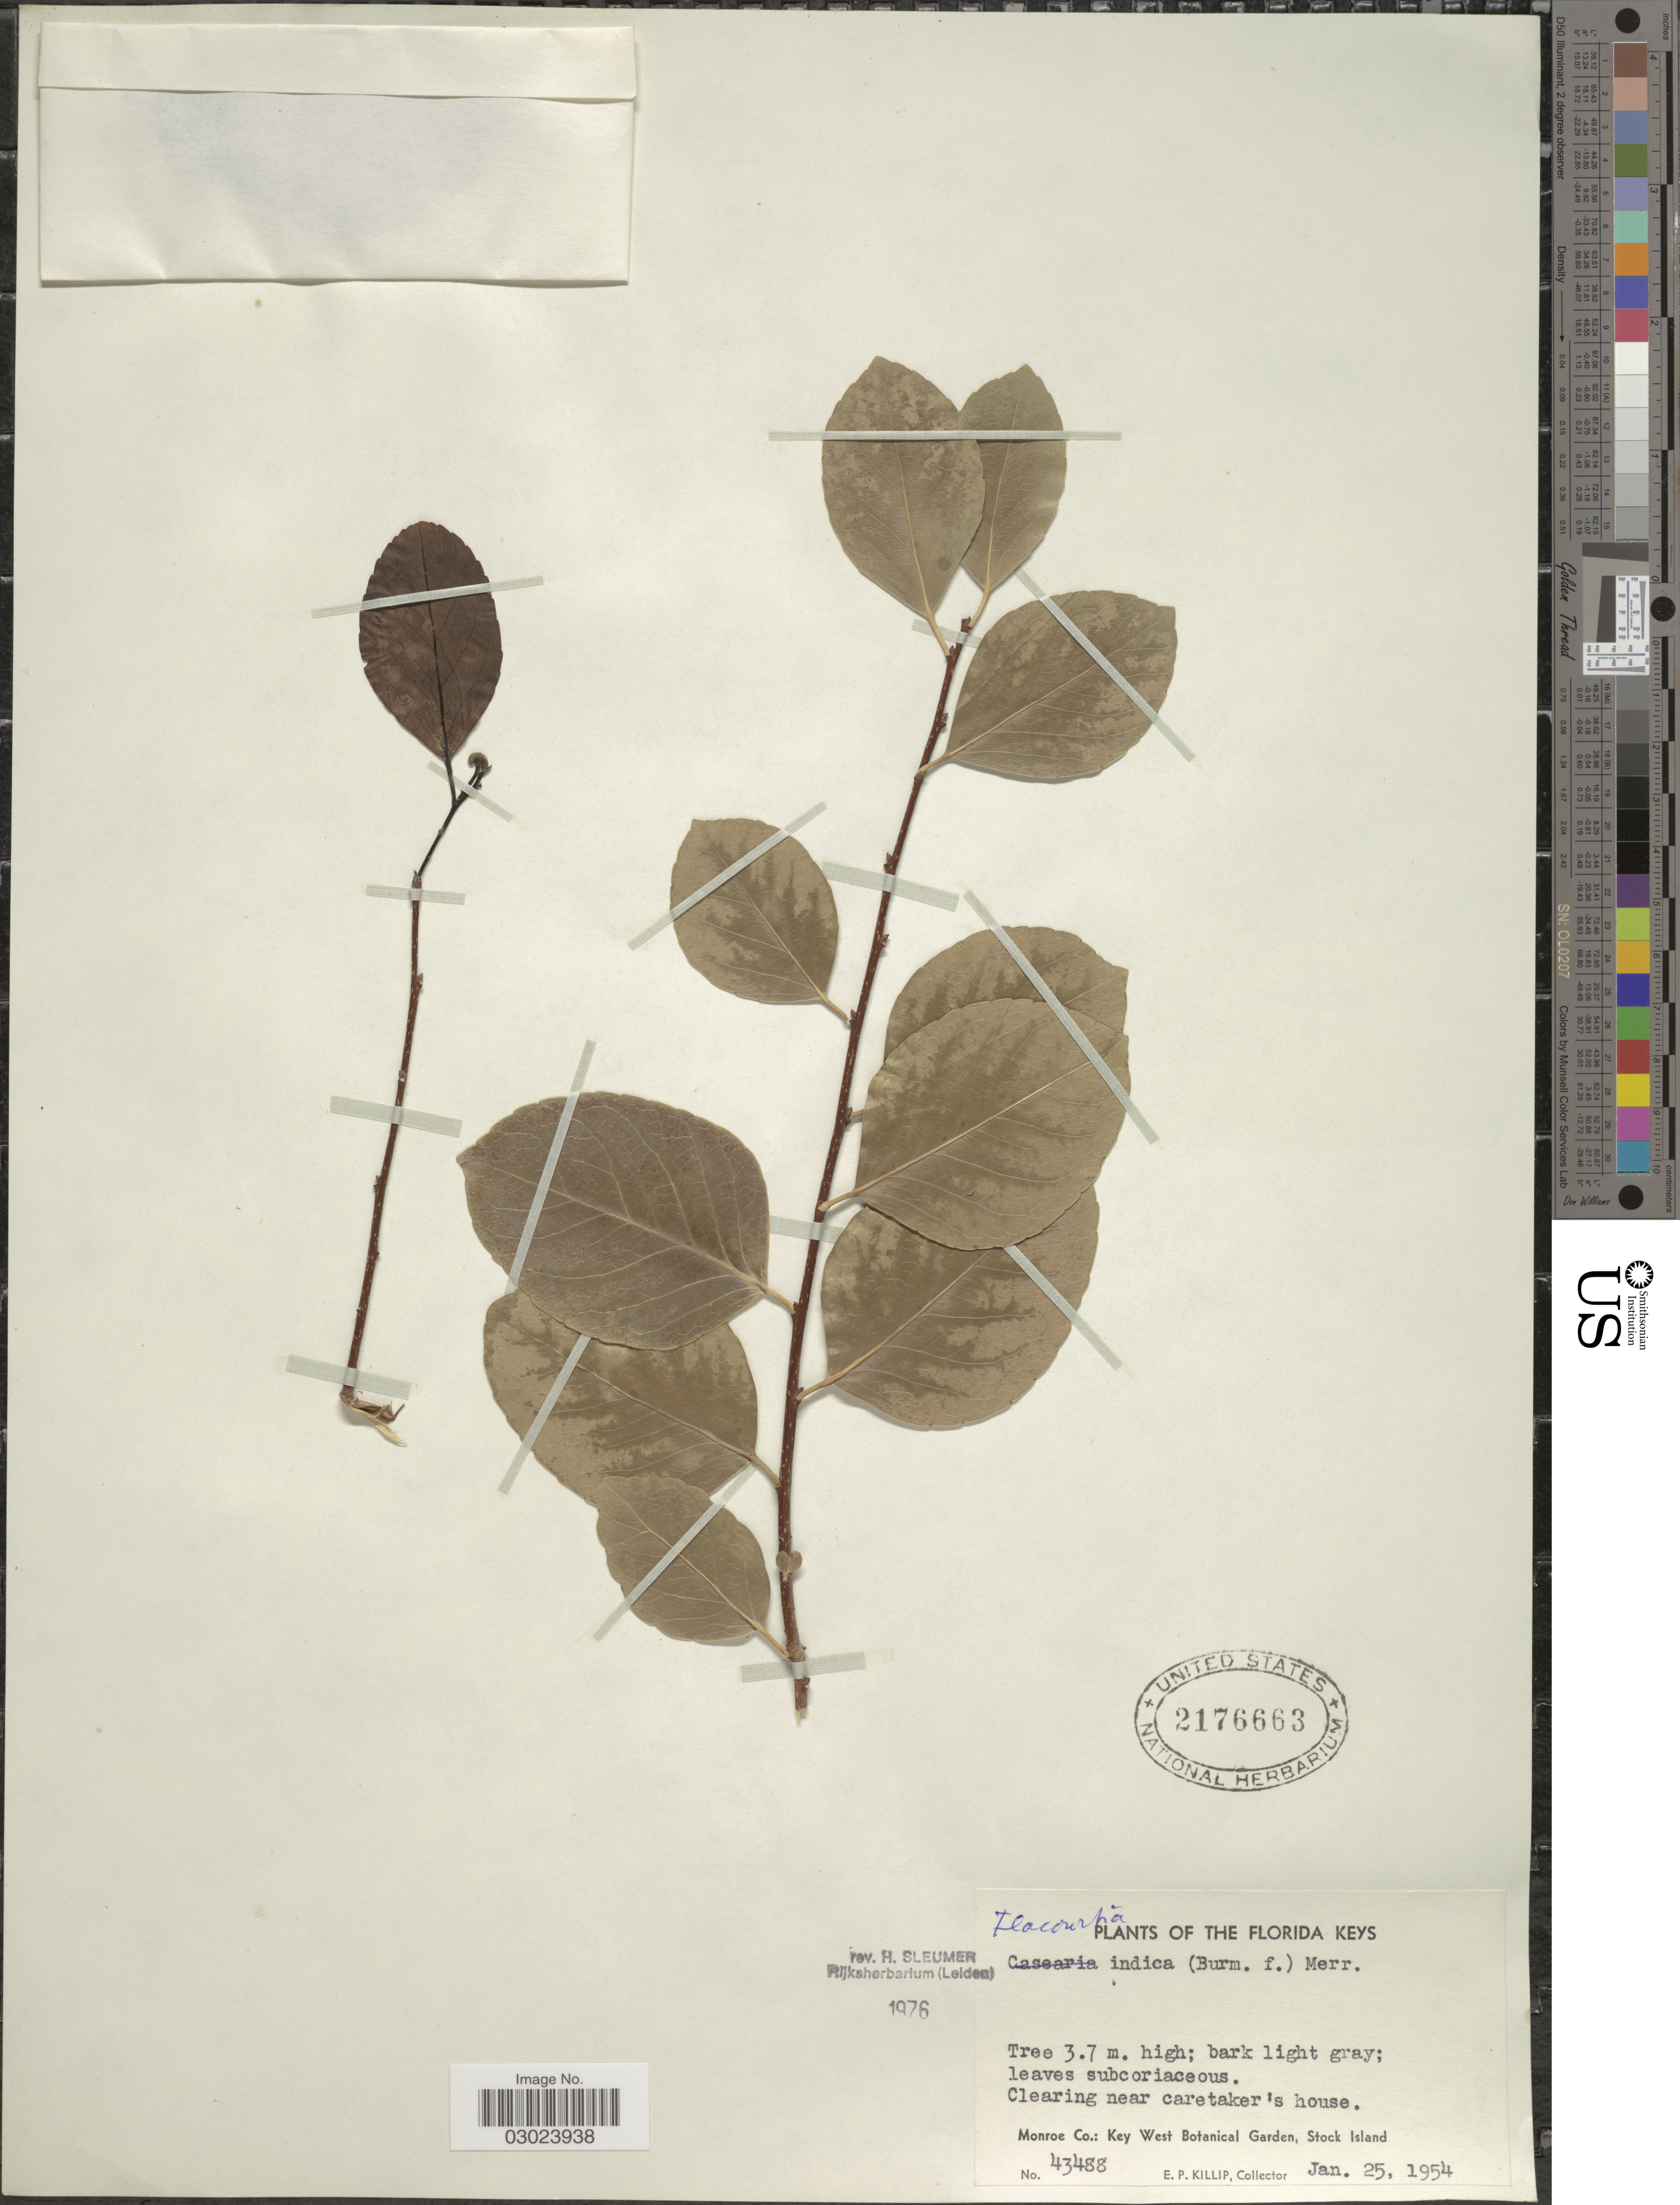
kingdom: Plantae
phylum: Tracheophyta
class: Magnoliopsida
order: Malpighiales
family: Salicaceae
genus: Flacourtia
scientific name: Flacourtia indica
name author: (Burm. f.) Merr.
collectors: E. P. Killip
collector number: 43488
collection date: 1954-01-25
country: United States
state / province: Florida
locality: The Florida Keys. Clearing near caretaker's house. Monroe Co.: Key West Botanical Garden, Stock Island.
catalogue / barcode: US 2176663